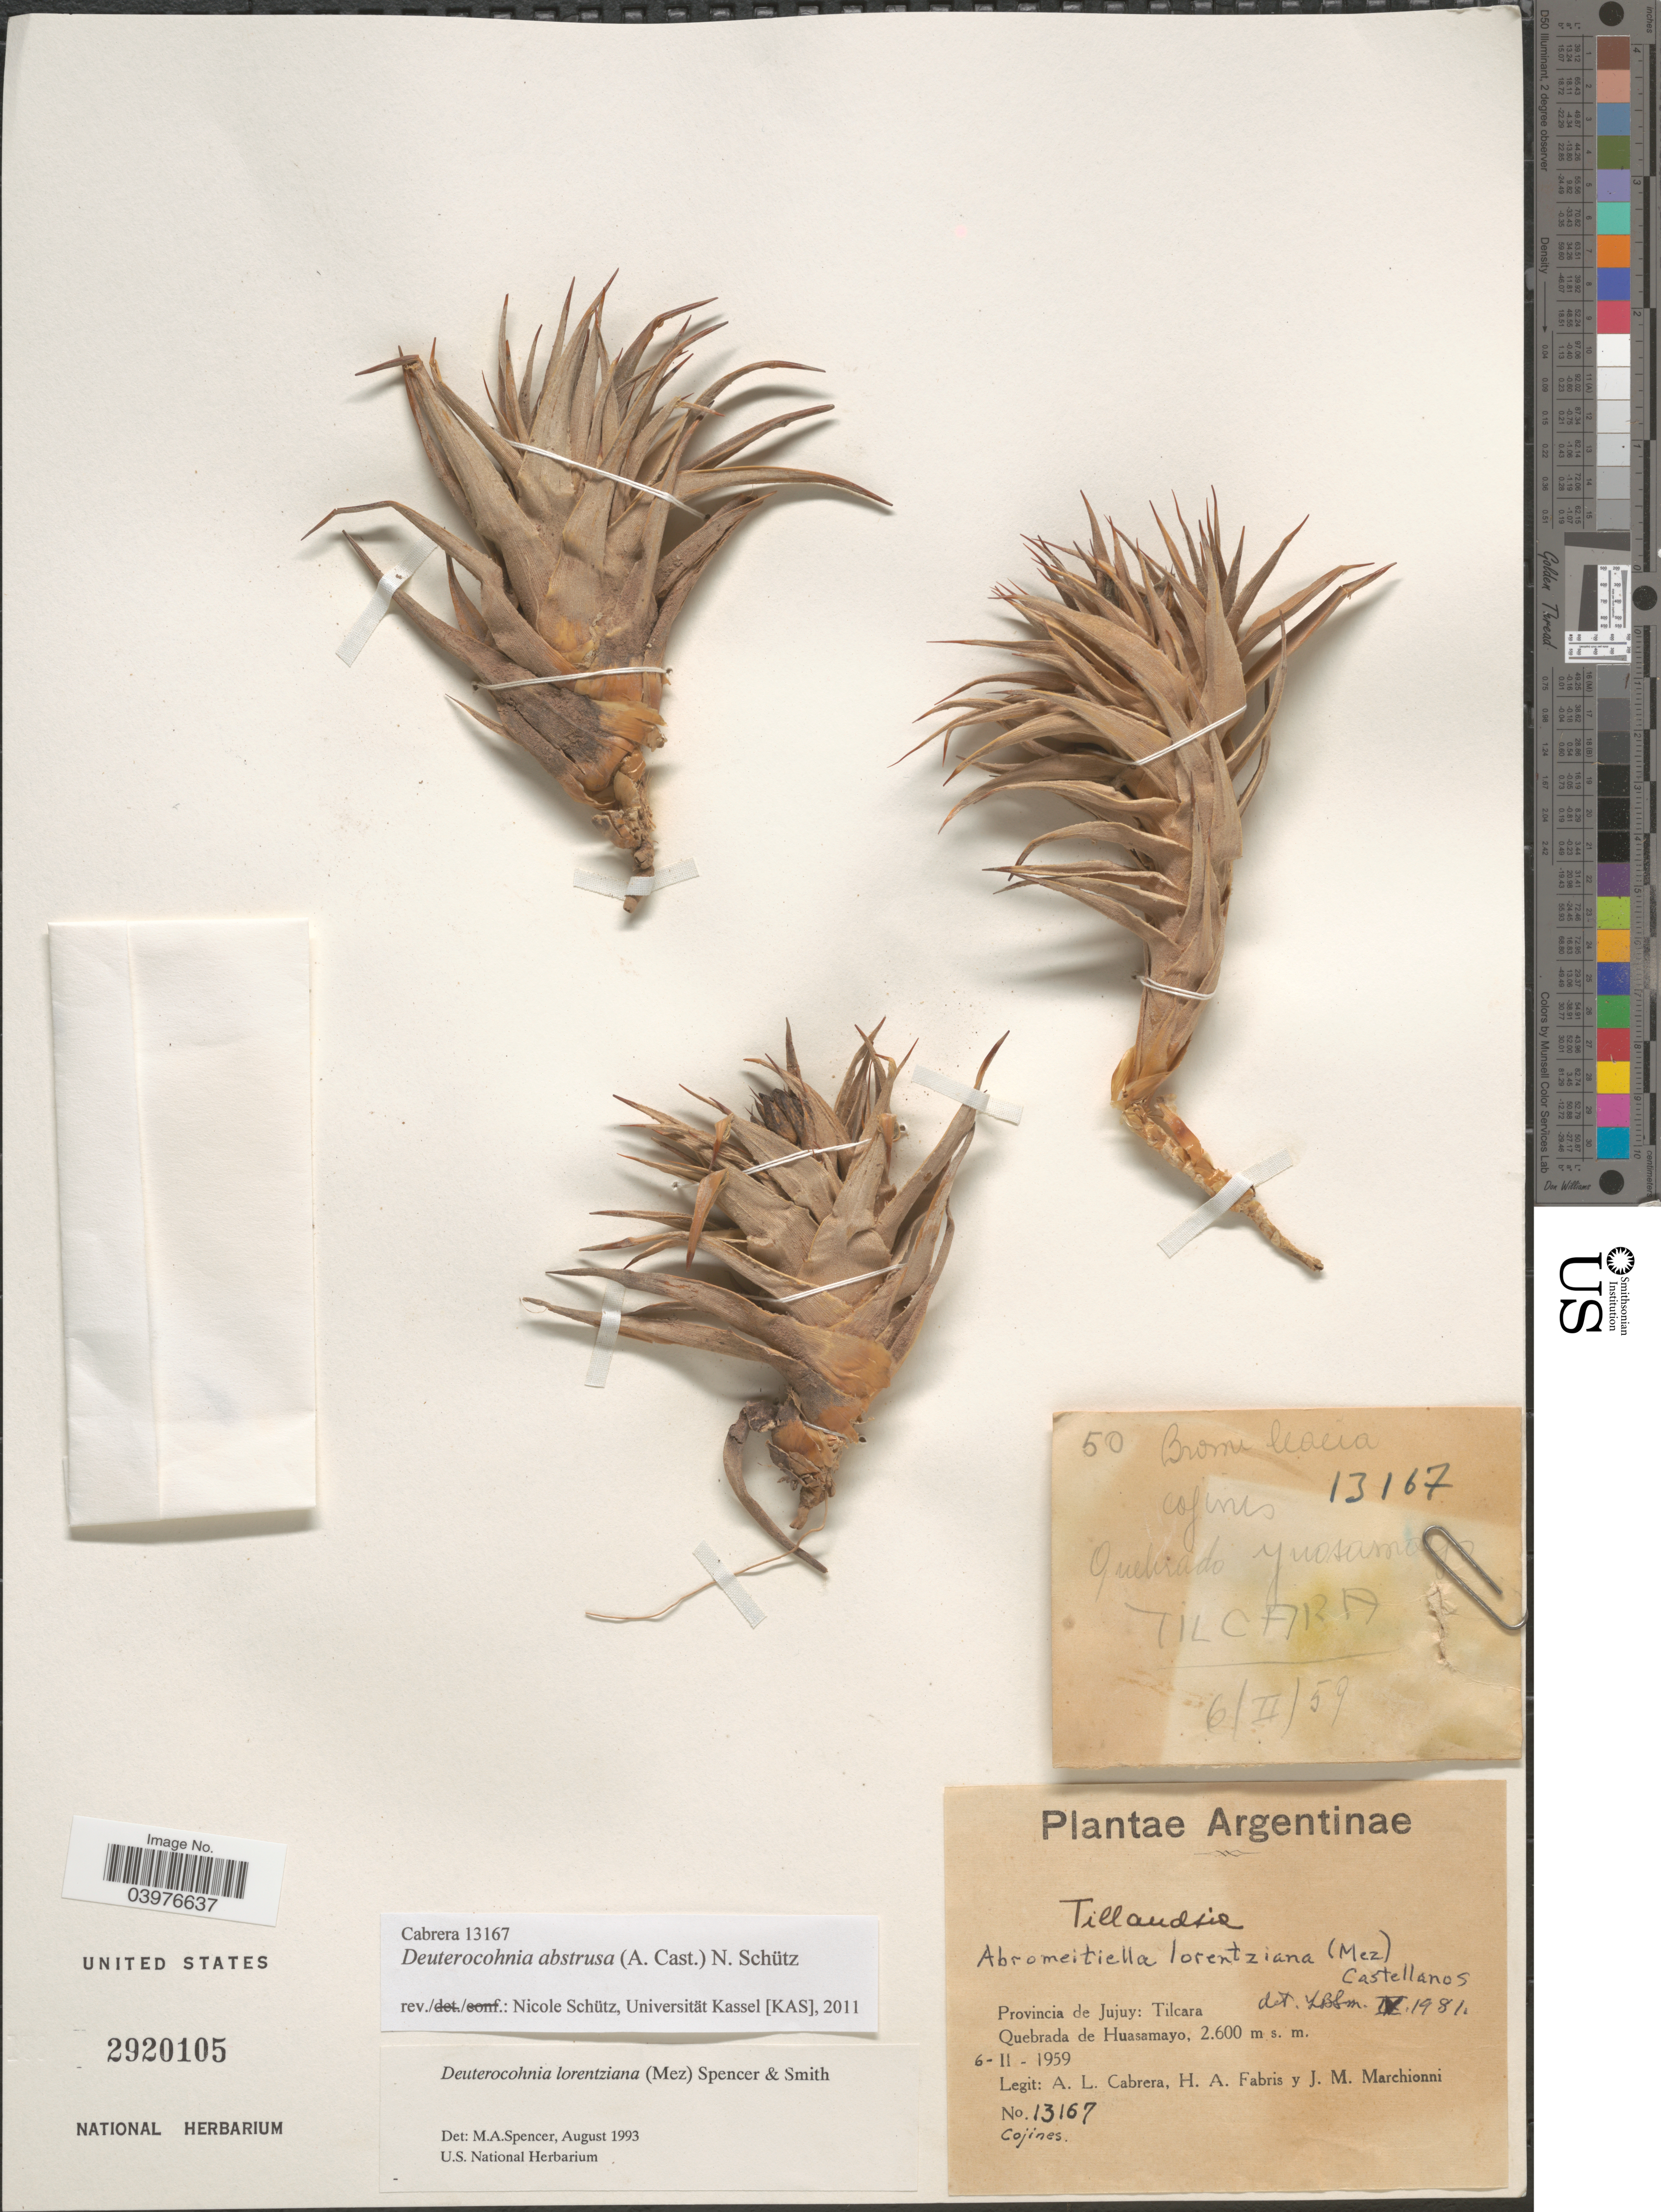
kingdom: Plantae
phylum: Tracheophyta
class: Liliopsida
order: Poales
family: Bromeliaceae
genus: Deuterocohnia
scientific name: Deuterocohnia abstrusa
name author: N. Schuetz & A. Cast.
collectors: A. L. Cabrera, H. A. Fabris & J. Marchionni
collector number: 13167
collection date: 1959-02-06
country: Argentina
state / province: Jujuy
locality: Tilcara. Quebrada de Huasamayo.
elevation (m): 2600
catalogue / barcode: US 2920105